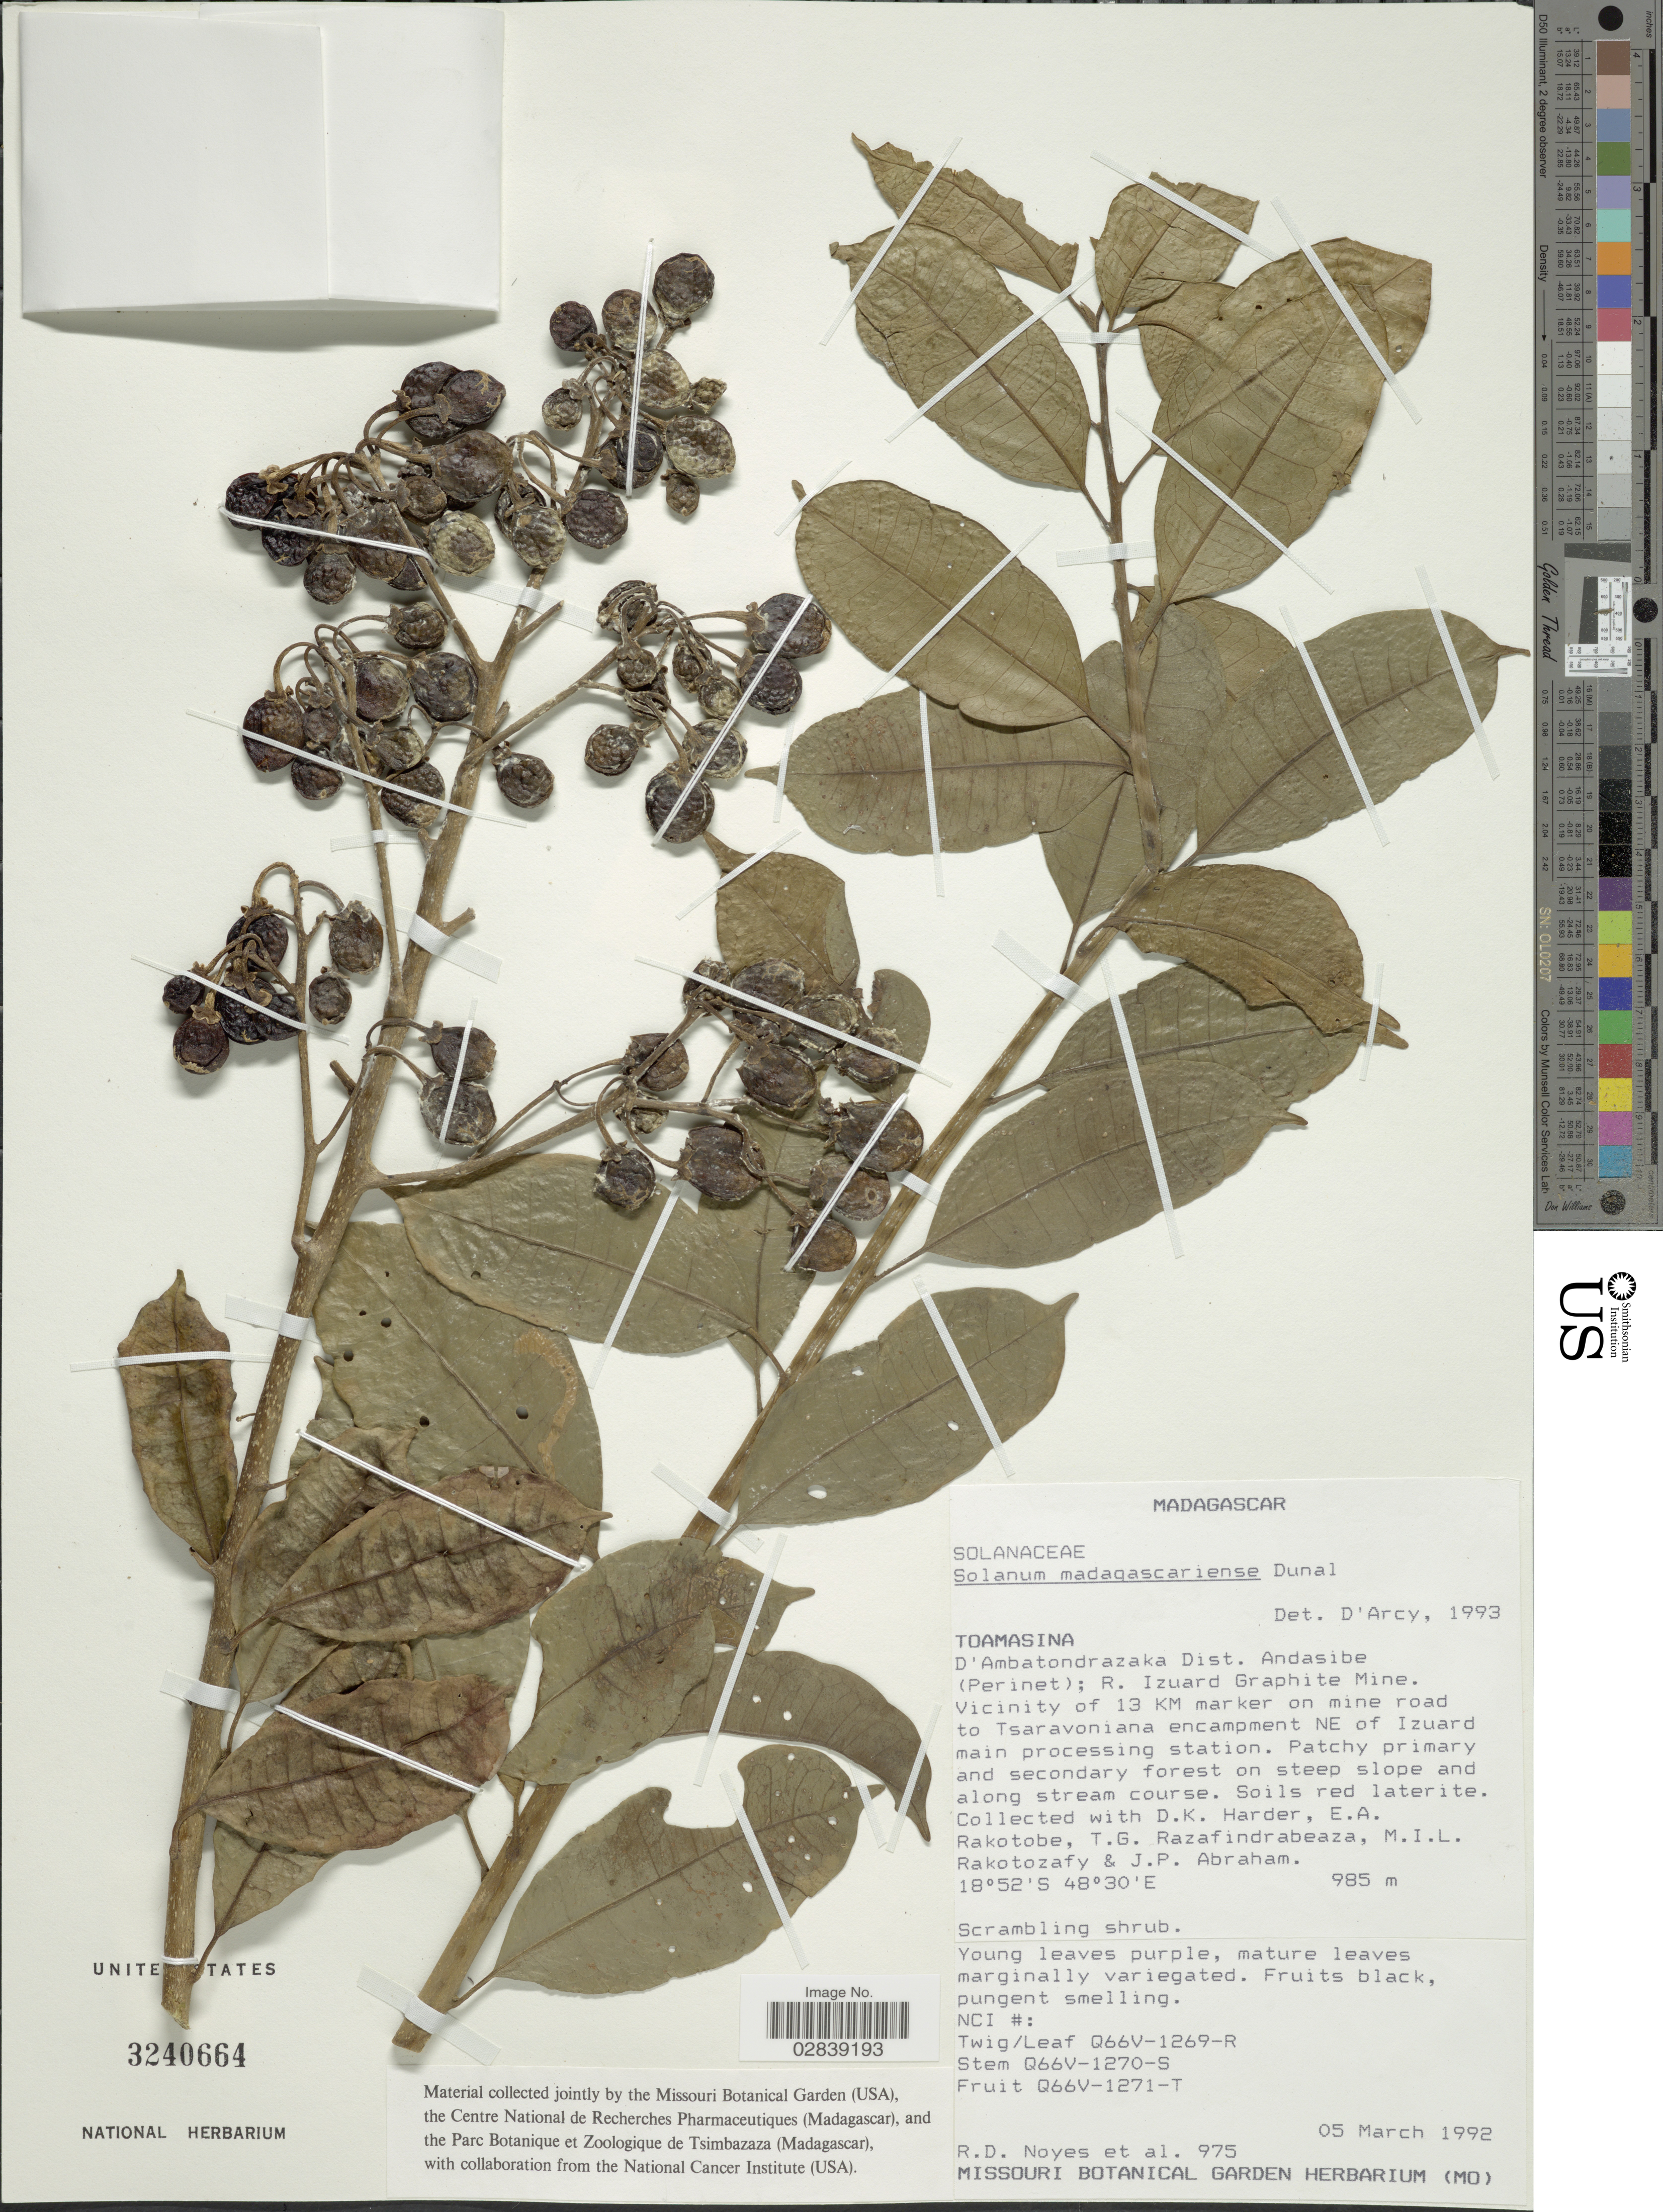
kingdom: Plantae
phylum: Tracheophyta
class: Magnoliopsida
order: Solanales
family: Solanaceae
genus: Solanum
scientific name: Solanum madagascariense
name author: Dunal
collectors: R. Noyes & et al.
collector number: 975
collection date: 1992-03-05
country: Madagascar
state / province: Alaotra Mangoro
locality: D'Ambatondrazaka Dist. Andasibe (Perinet); R. Izuard Graphite Mine. VIcinity of 13 KM marker on mine road to Tsaravoniana encampment NE of Izuard main processing station.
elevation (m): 985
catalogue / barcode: US 3240664